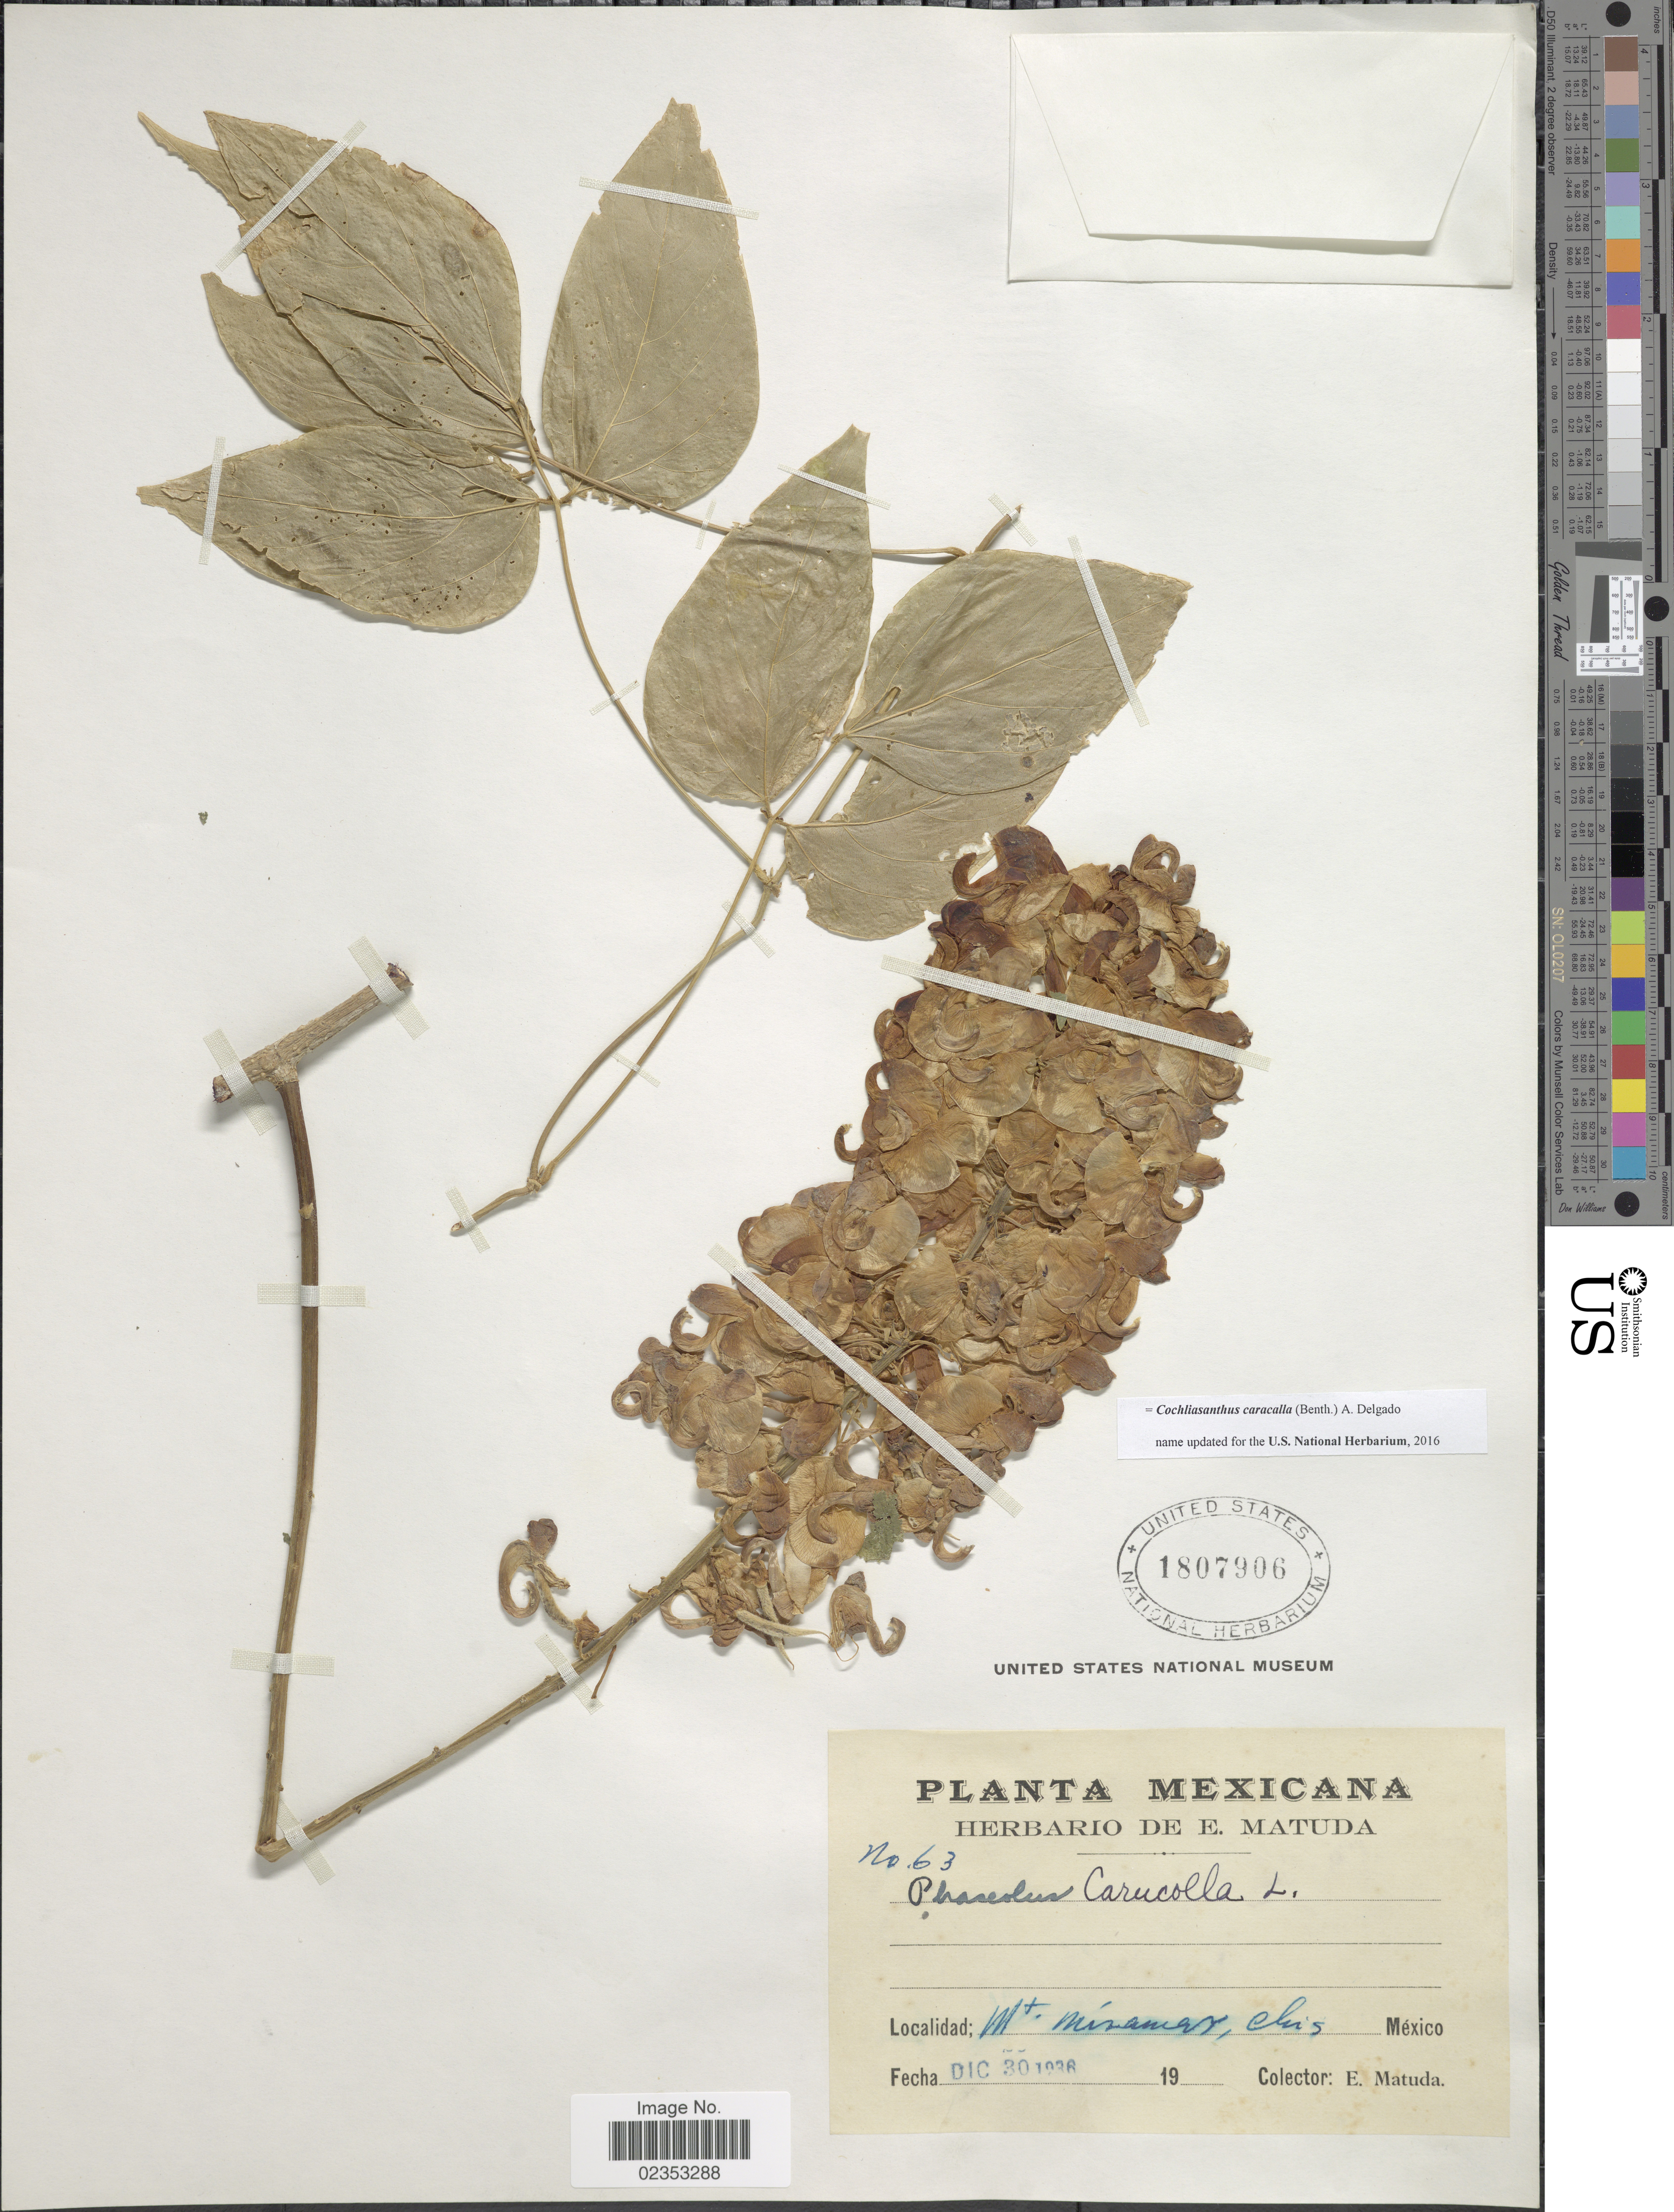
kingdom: Plantae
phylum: Tracheophyta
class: Magnoliopsida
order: Fabales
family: Fabaceae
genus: Cochliasanthus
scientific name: Cochliasanthus caracalla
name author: (L.) Trew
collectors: E. Matuda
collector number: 63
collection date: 1936-12-30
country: Mexico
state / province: Chiapas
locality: Mt. Miramar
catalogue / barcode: US 1807906